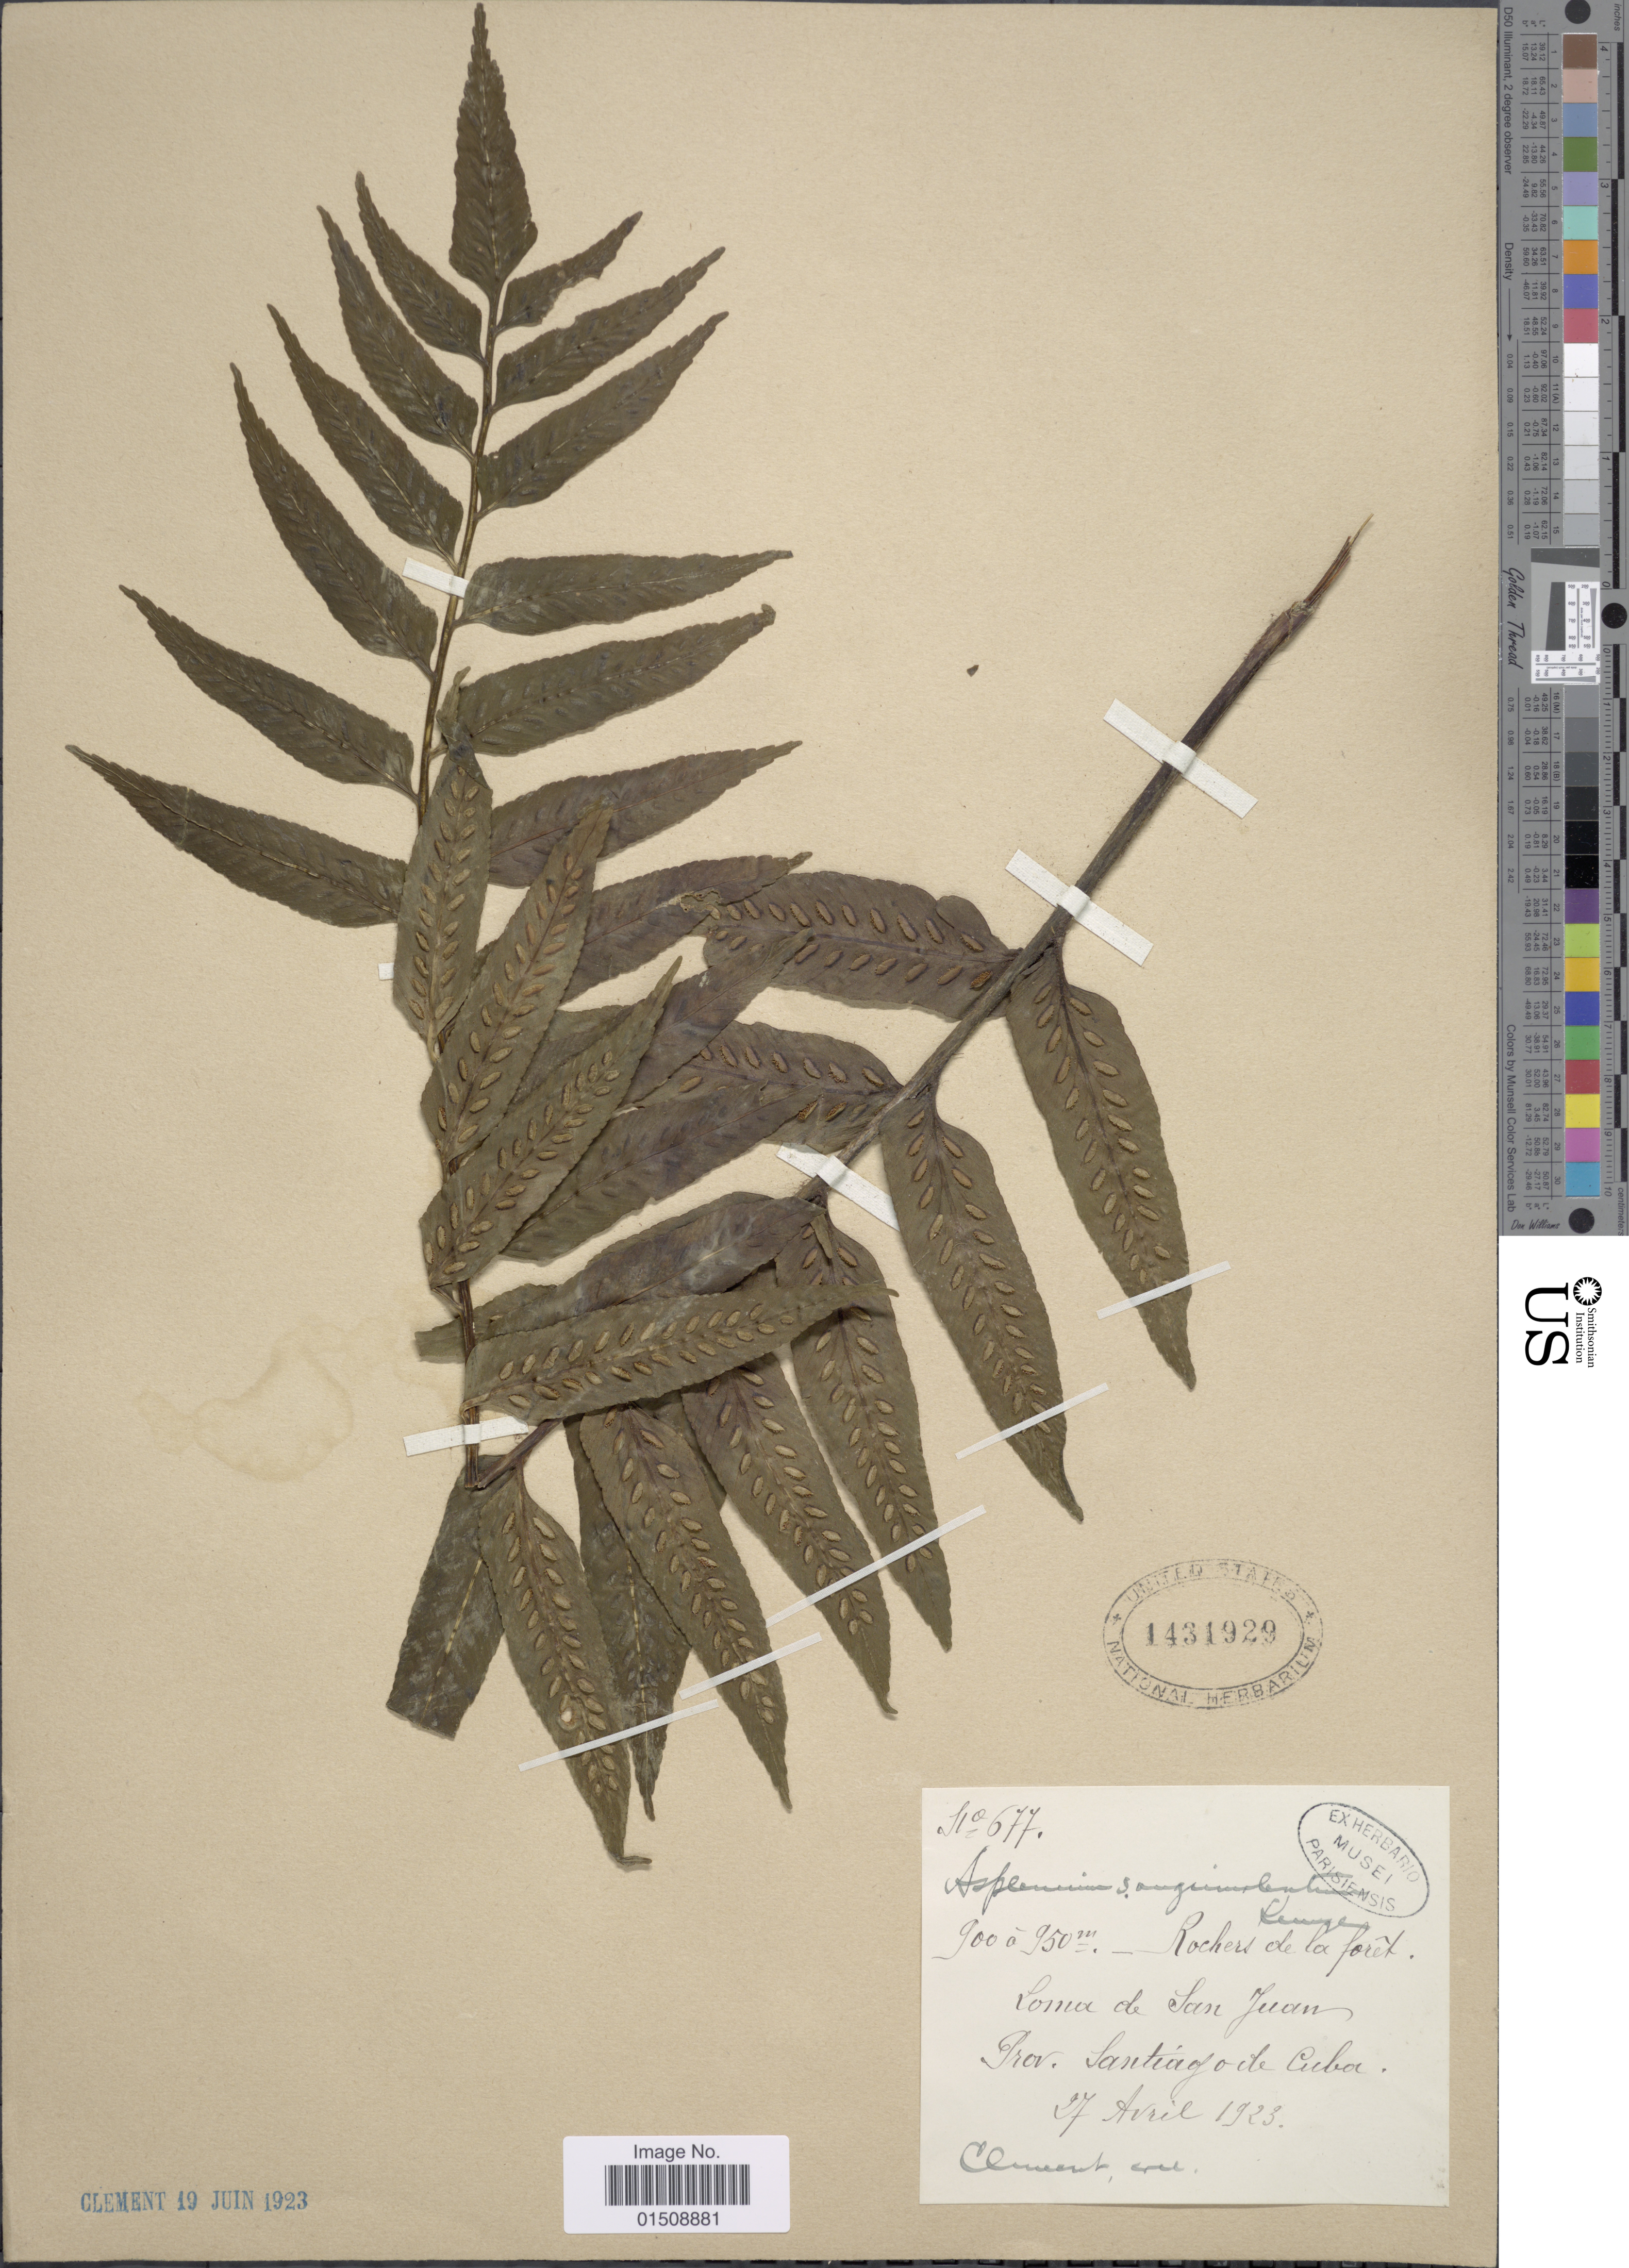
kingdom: Plantae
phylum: Tracheophyta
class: Polypodiopsida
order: Polypodiales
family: Aspleniaceae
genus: Asplenium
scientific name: Asplenium feei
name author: Kunze ex Fée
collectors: -. Clement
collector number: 677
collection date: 1923-04-27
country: Cuba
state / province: Santiago de Cuba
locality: Rochers de la foret, Loma de San Juan, Prov. Santiago de Cuba.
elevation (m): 900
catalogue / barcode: US 1431929